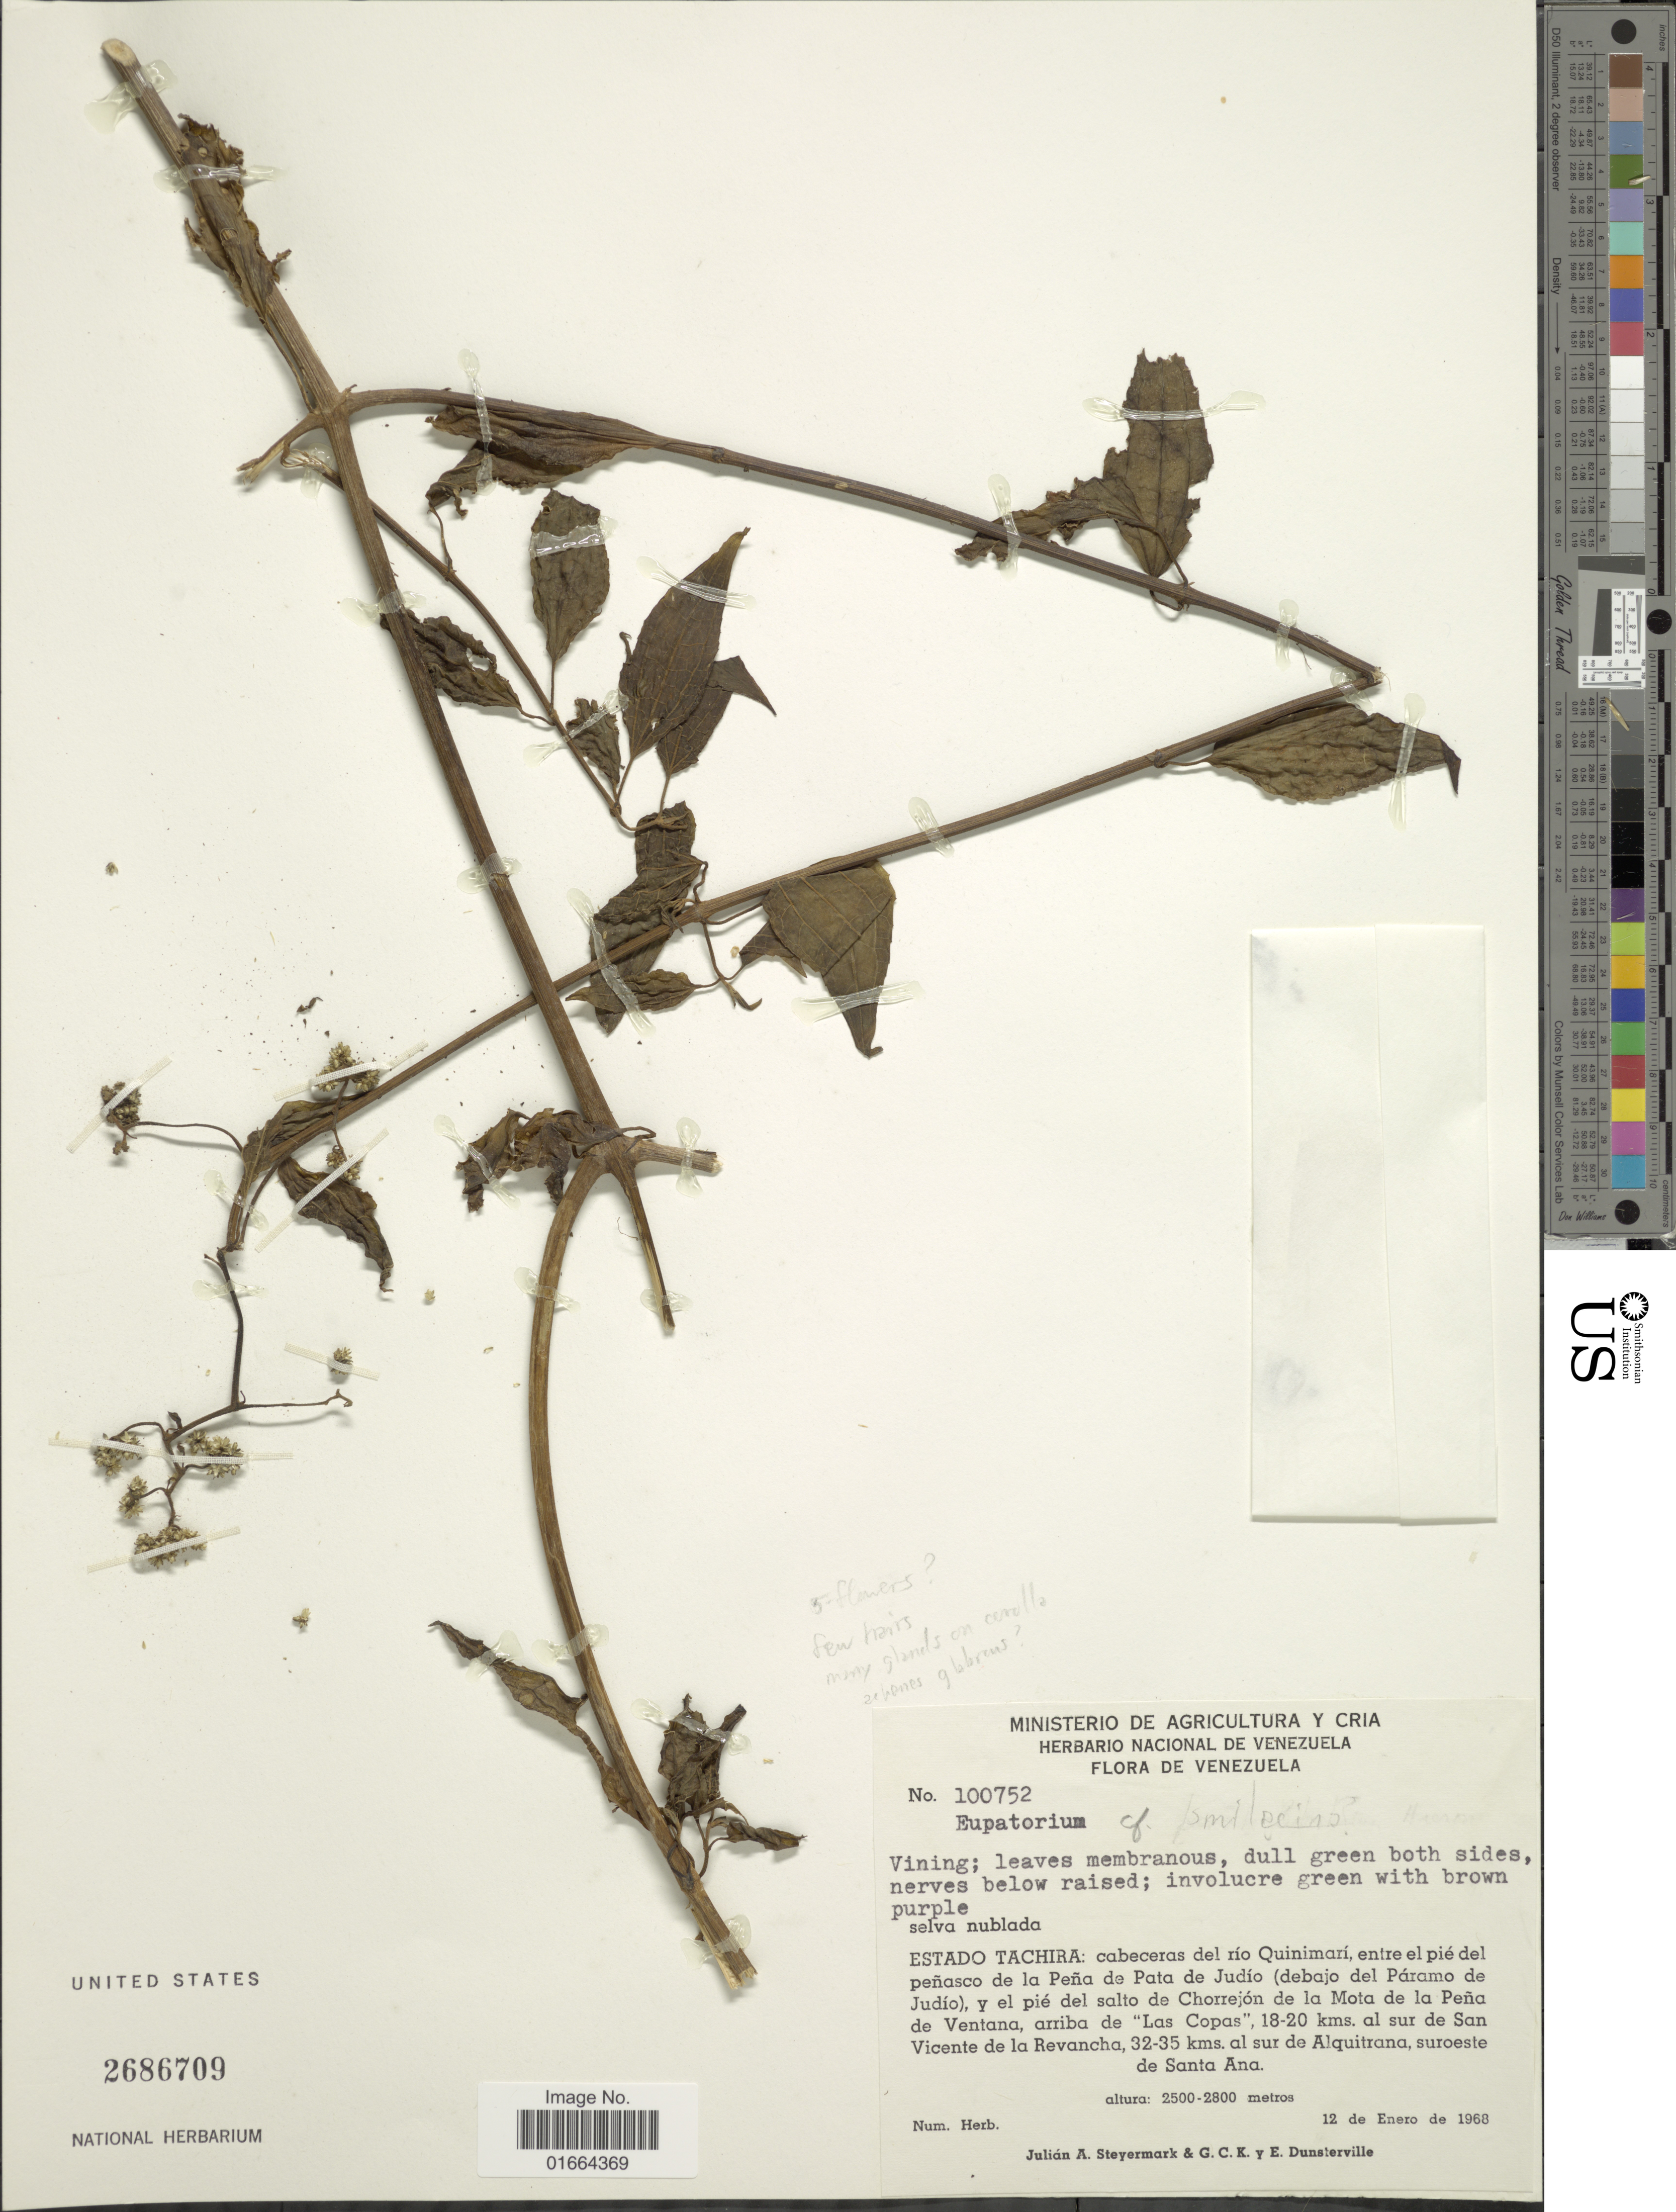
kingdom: Plantae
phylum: Tracheophyta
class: Magnoliopsida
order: Asterales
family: Asteraceae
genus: Asplundianthus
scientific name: Asplundianthus sp.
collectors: J. Steyermark, G. C. K. Dunsterville & E. Dunsterville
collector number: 100752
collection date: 1968-01-12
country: Venezuela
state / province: Tachira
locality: Estado Tachira: cabeceras del rio Quinimari, entre el pie del penasco de la Pena de Pata de Judio (debajo del Paramo de Judio), y el pie del salto de Chorrejon de la Mot de la Pena de Ventana, arriba de "Las Copas" , 18-20 km. al sur de San Vicente de la Ravancha, 32-35 kms. al sur de Alquitrana, suroeste de Santa Ana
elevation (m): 2500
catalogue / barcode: US 2686709